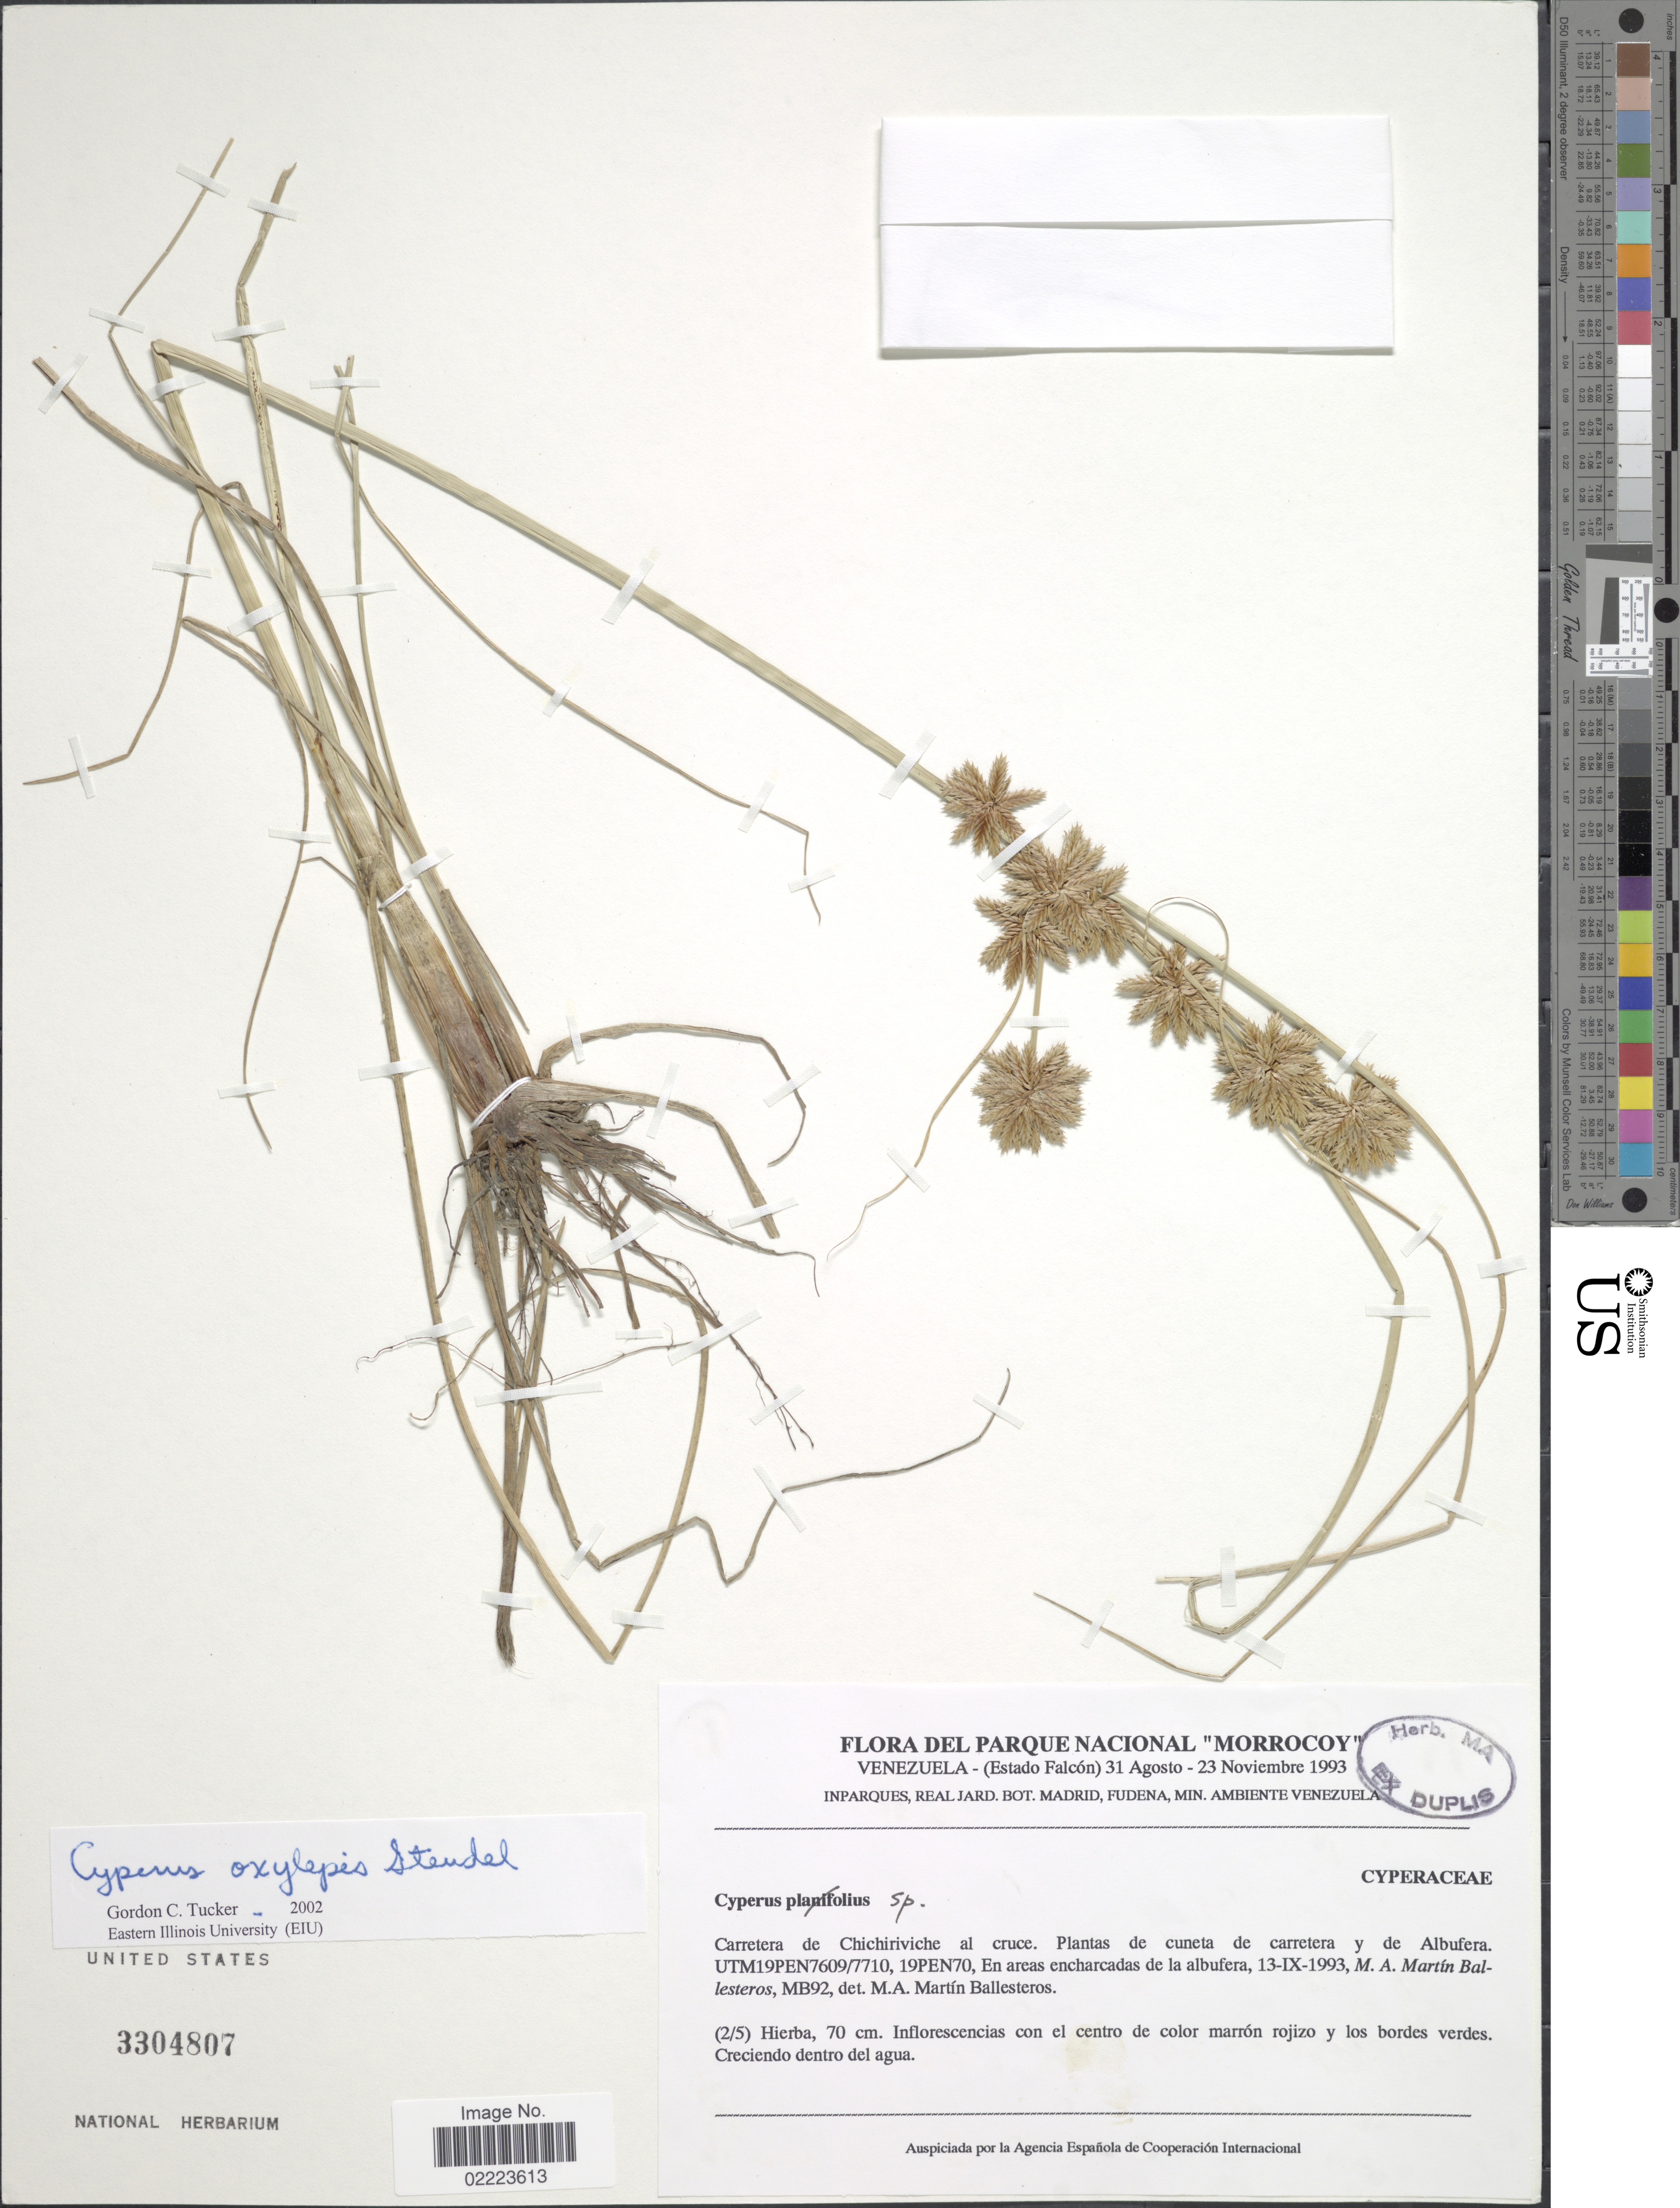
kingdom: Plantae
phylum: Tracheophyta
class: Liliopsida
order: Poales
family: Cyperaceae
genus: Cyperus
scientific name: Cyperus oxylepis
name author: Nees ex Steud.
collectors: M. Martin Ballesteros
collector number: MB92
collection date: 1993-09-13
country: Venezuela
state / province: Falcón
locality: Parque Nacional "Morrocoy". Venezuela - (Estado Falcon). Carretera de Chichiriviche al cruce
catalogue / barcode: US 3304807